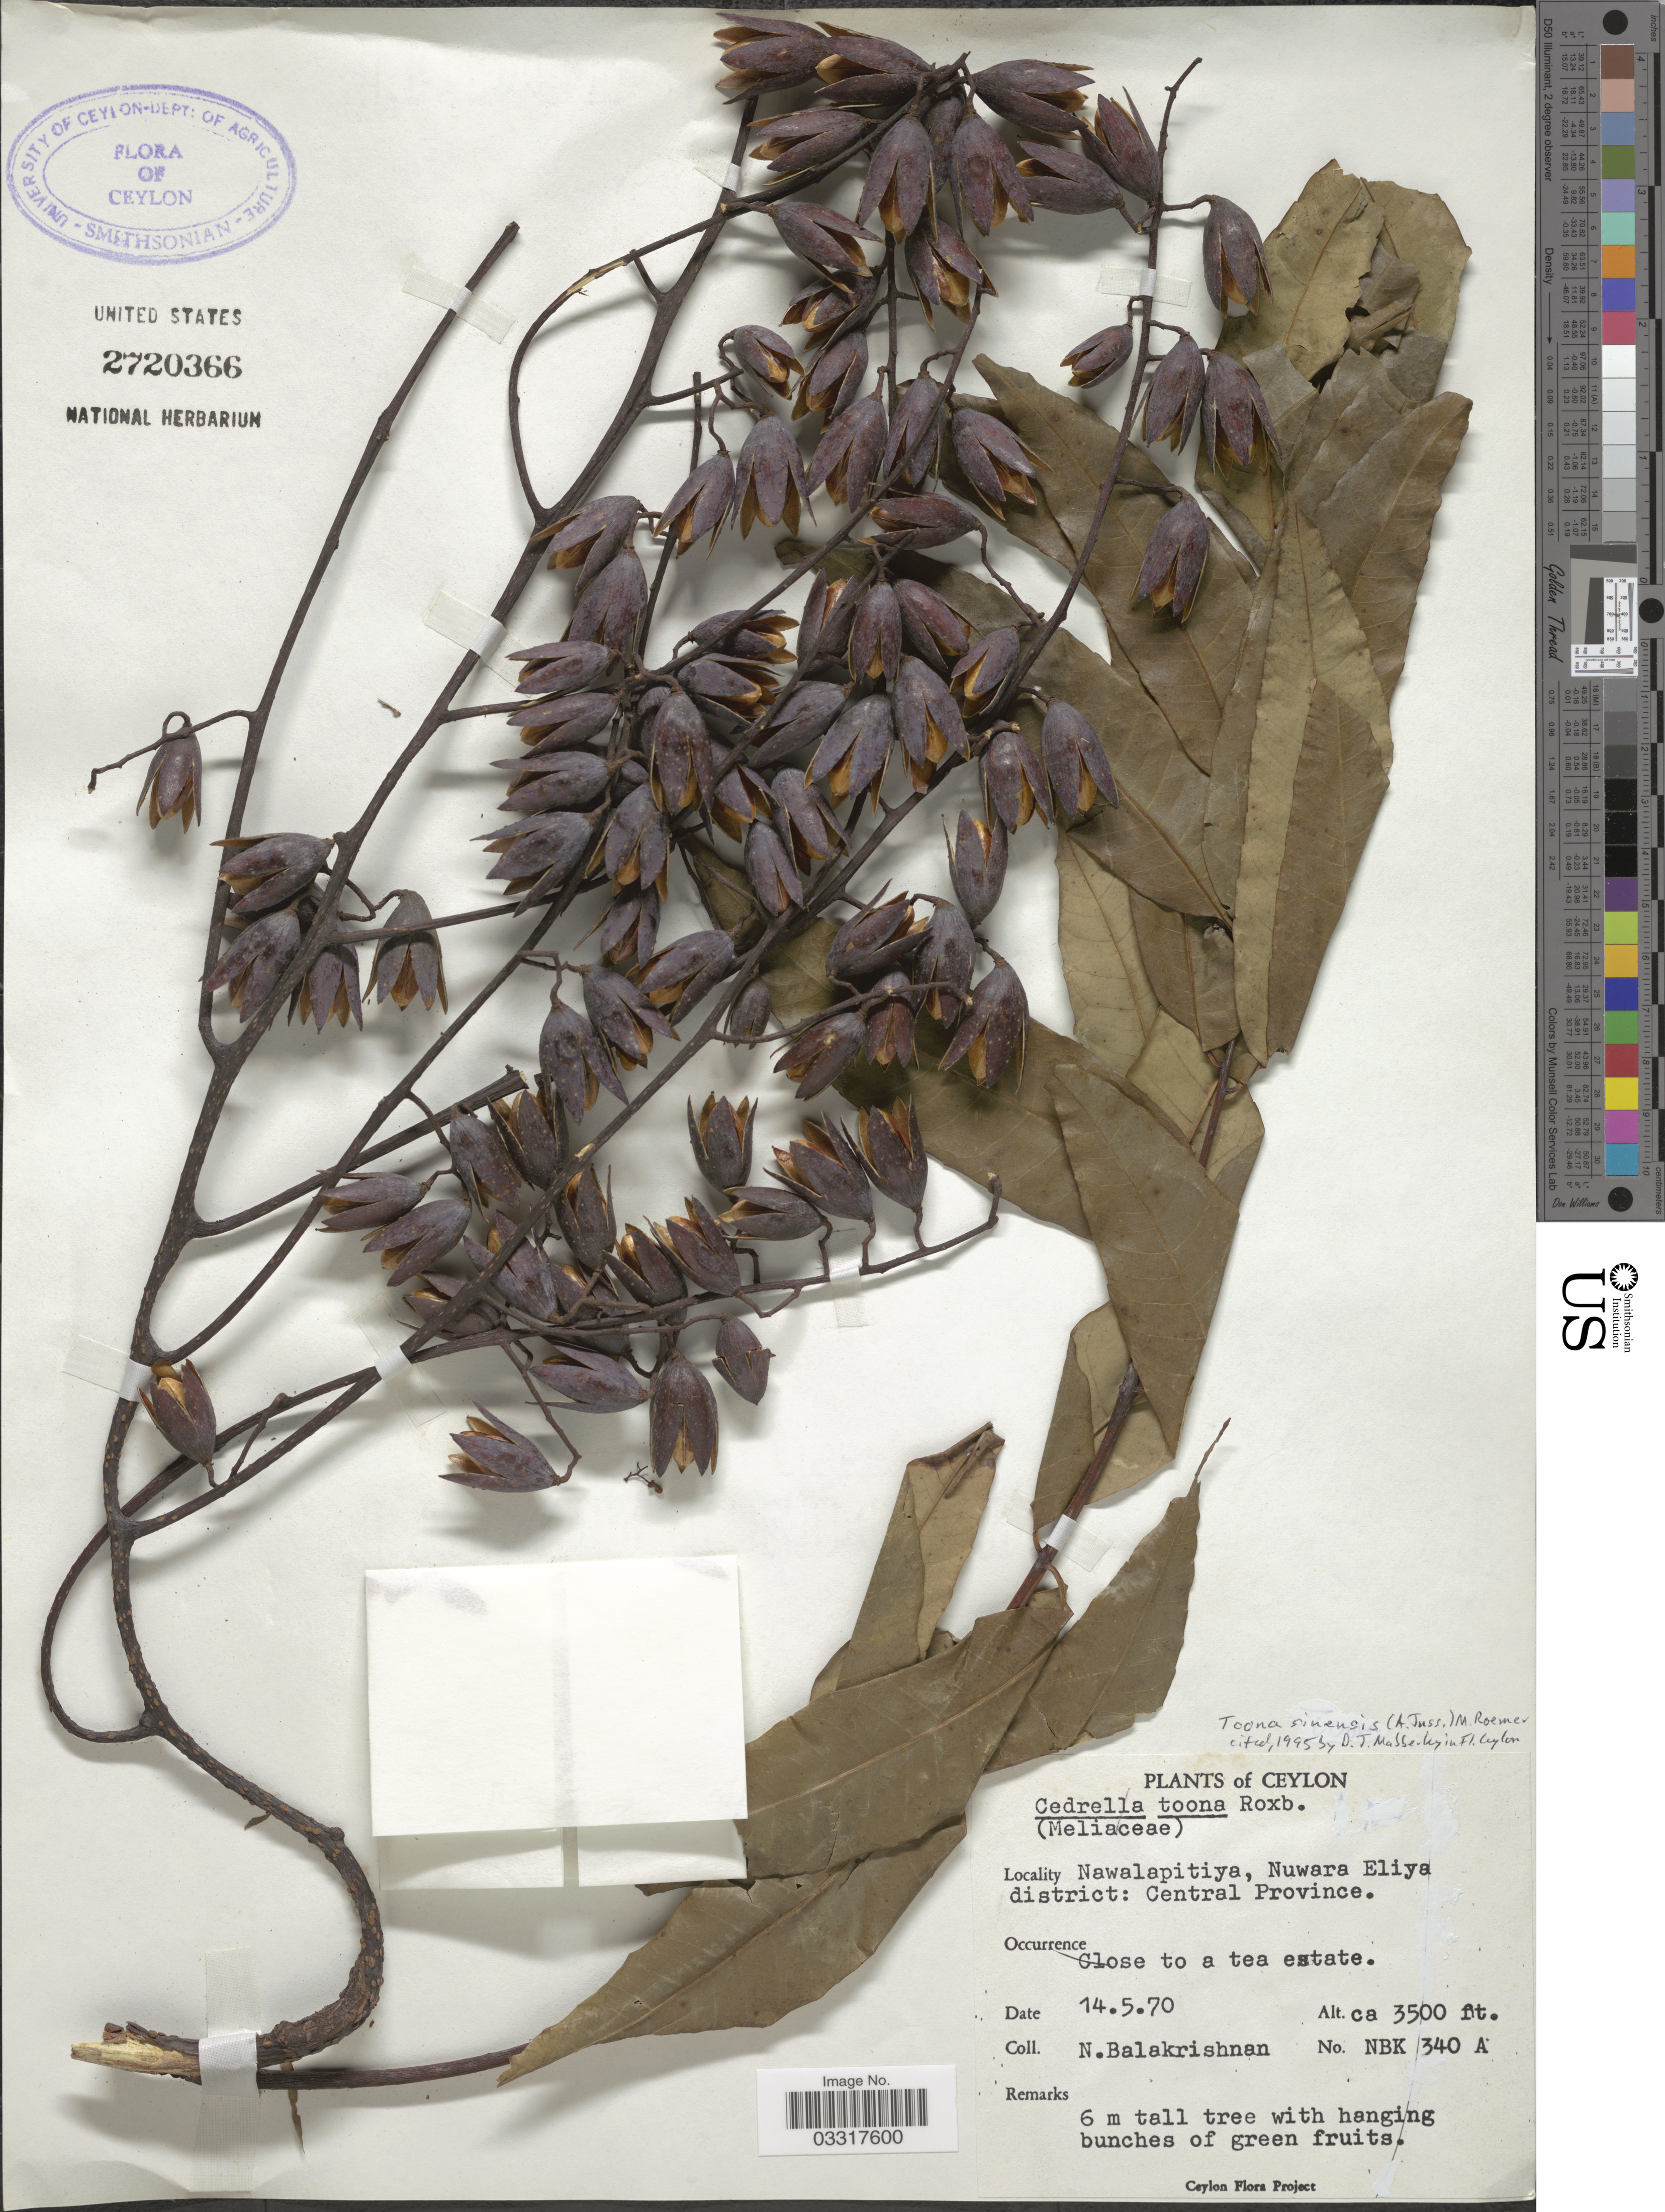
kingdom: Plantae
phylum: Tracheophyta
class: Magnoliopsida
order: Sapindales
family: Meliaceae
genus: Toona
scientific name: Toona sinensis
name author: (A. Juss.) M. Roem.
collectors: N. Balakrishnan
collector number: NBK340A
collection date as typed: Transcribed d/m/y: 14/5/70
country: Sri Lanka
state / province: Central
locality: Ceylon, Nawalapitiya, Nuwara Eliya district.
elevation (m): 1067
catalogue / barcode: US 2720366